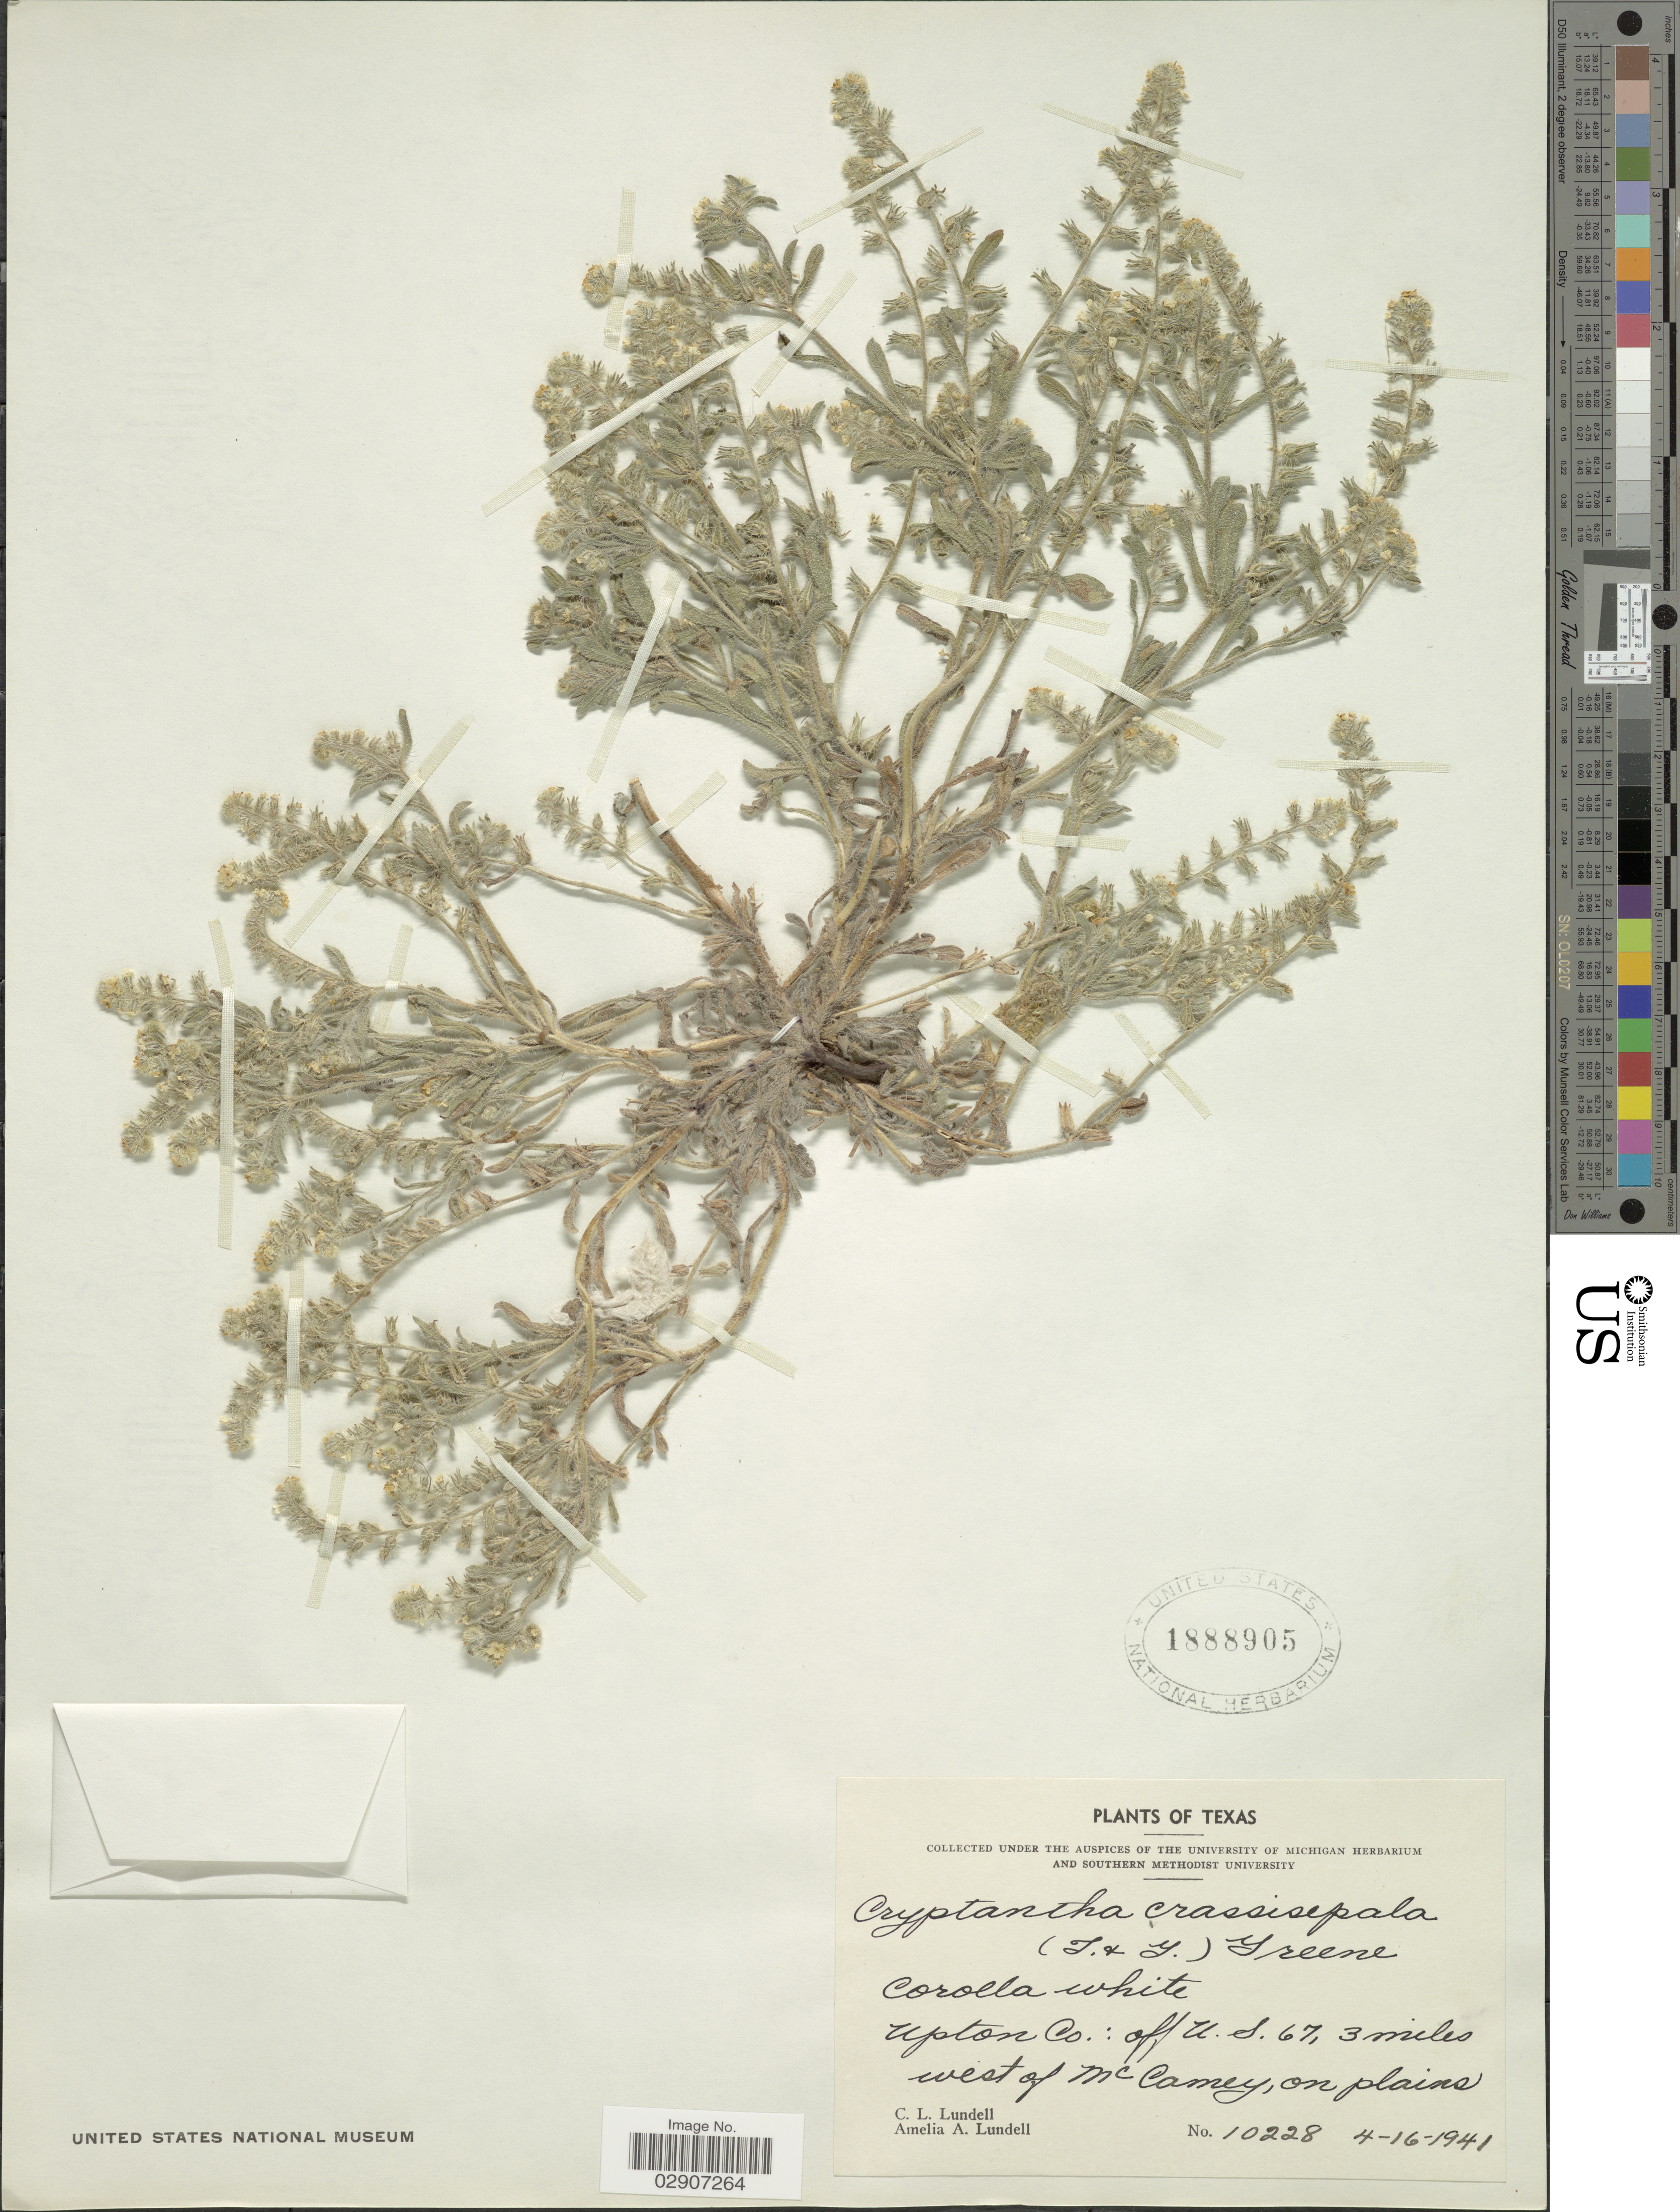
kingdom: Plantae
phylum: Tracheophyta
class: Magnoliopsida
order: Boraginales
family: Boraginaceae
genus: Cryptantha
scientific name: Cryptantha crassisepala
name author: (Torr. & A. Gray) Greene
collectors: C. L. Lundell & A. A. Lundell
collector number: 10228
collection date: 1941-04-16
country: United States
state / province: Texas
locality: Upton Co.: off U.S. 67, 3 miles west of McCamey, on plains.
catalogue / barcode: US 1888905